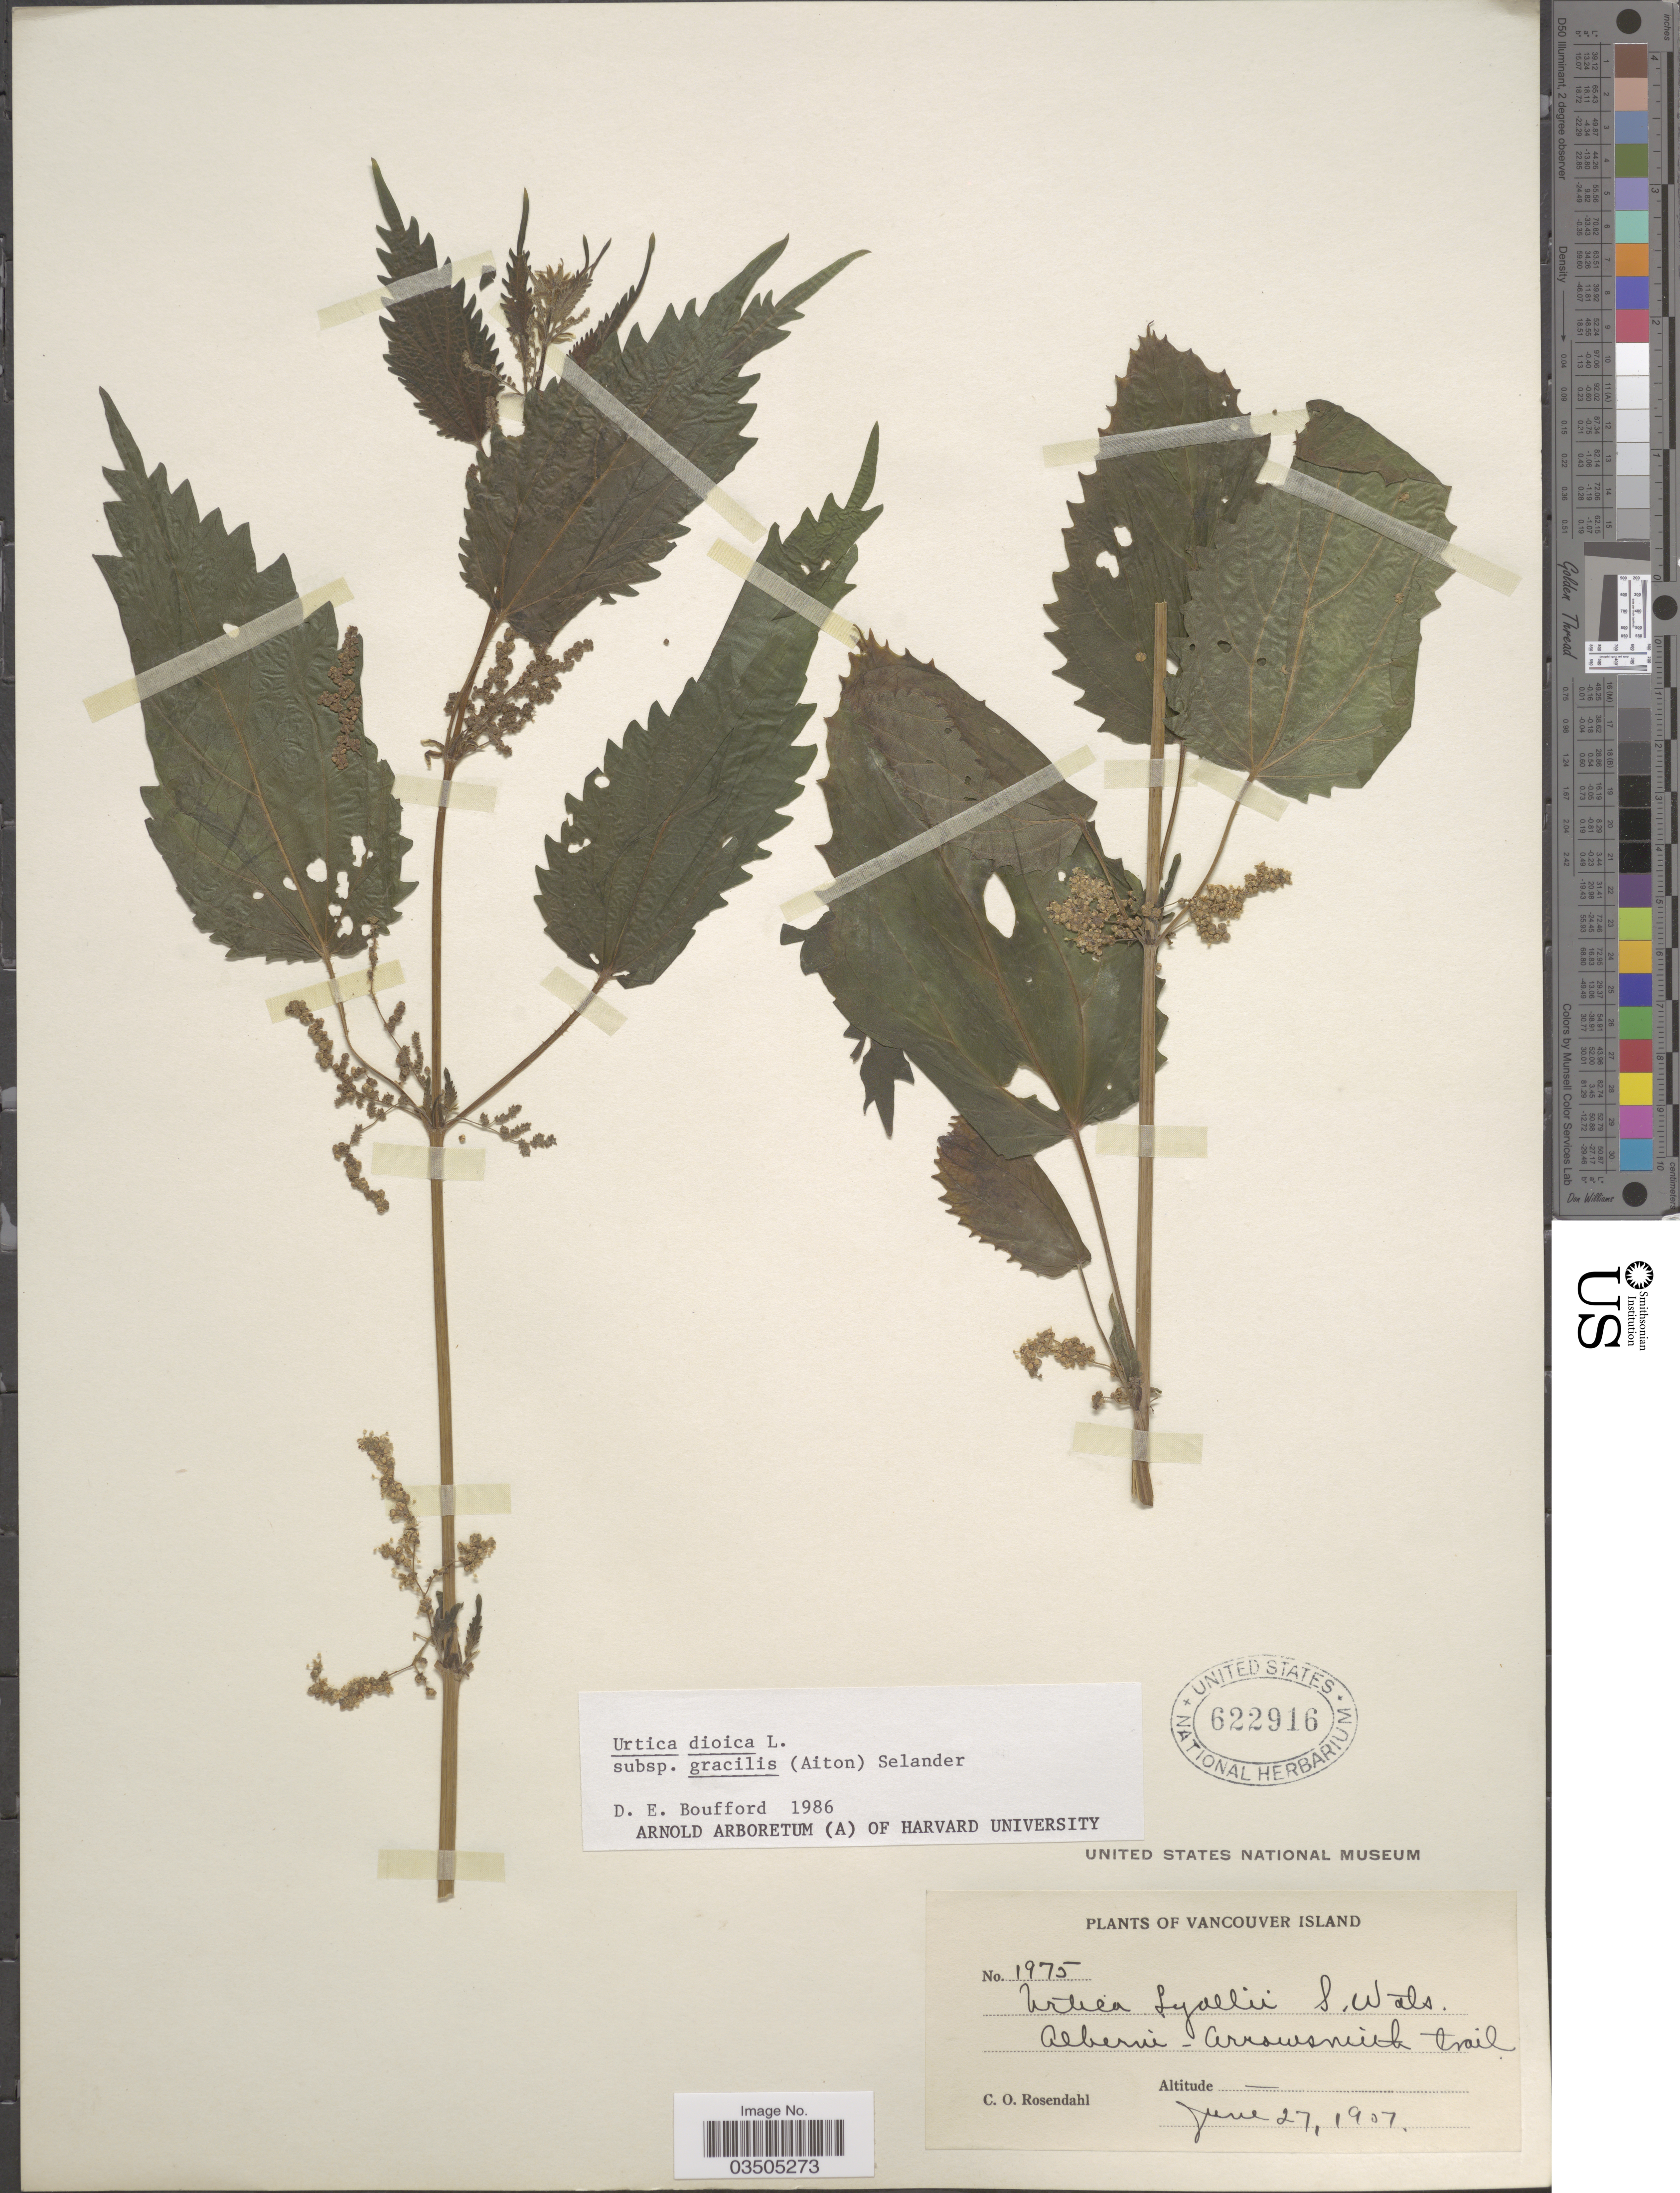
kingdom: Plantae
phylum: Tracheophyta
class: Magnoliopsida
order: Rosales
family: Urticaceae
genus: Urtica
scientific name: Urtica dioica subsp. gracilis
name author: L.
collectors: C. O. Rosendahl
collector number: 1975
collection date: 1907-06-27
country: Canada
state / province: British Columbia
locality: Vancouver Island. Alberni-Arrowsmith trail.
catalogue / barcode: US 622916